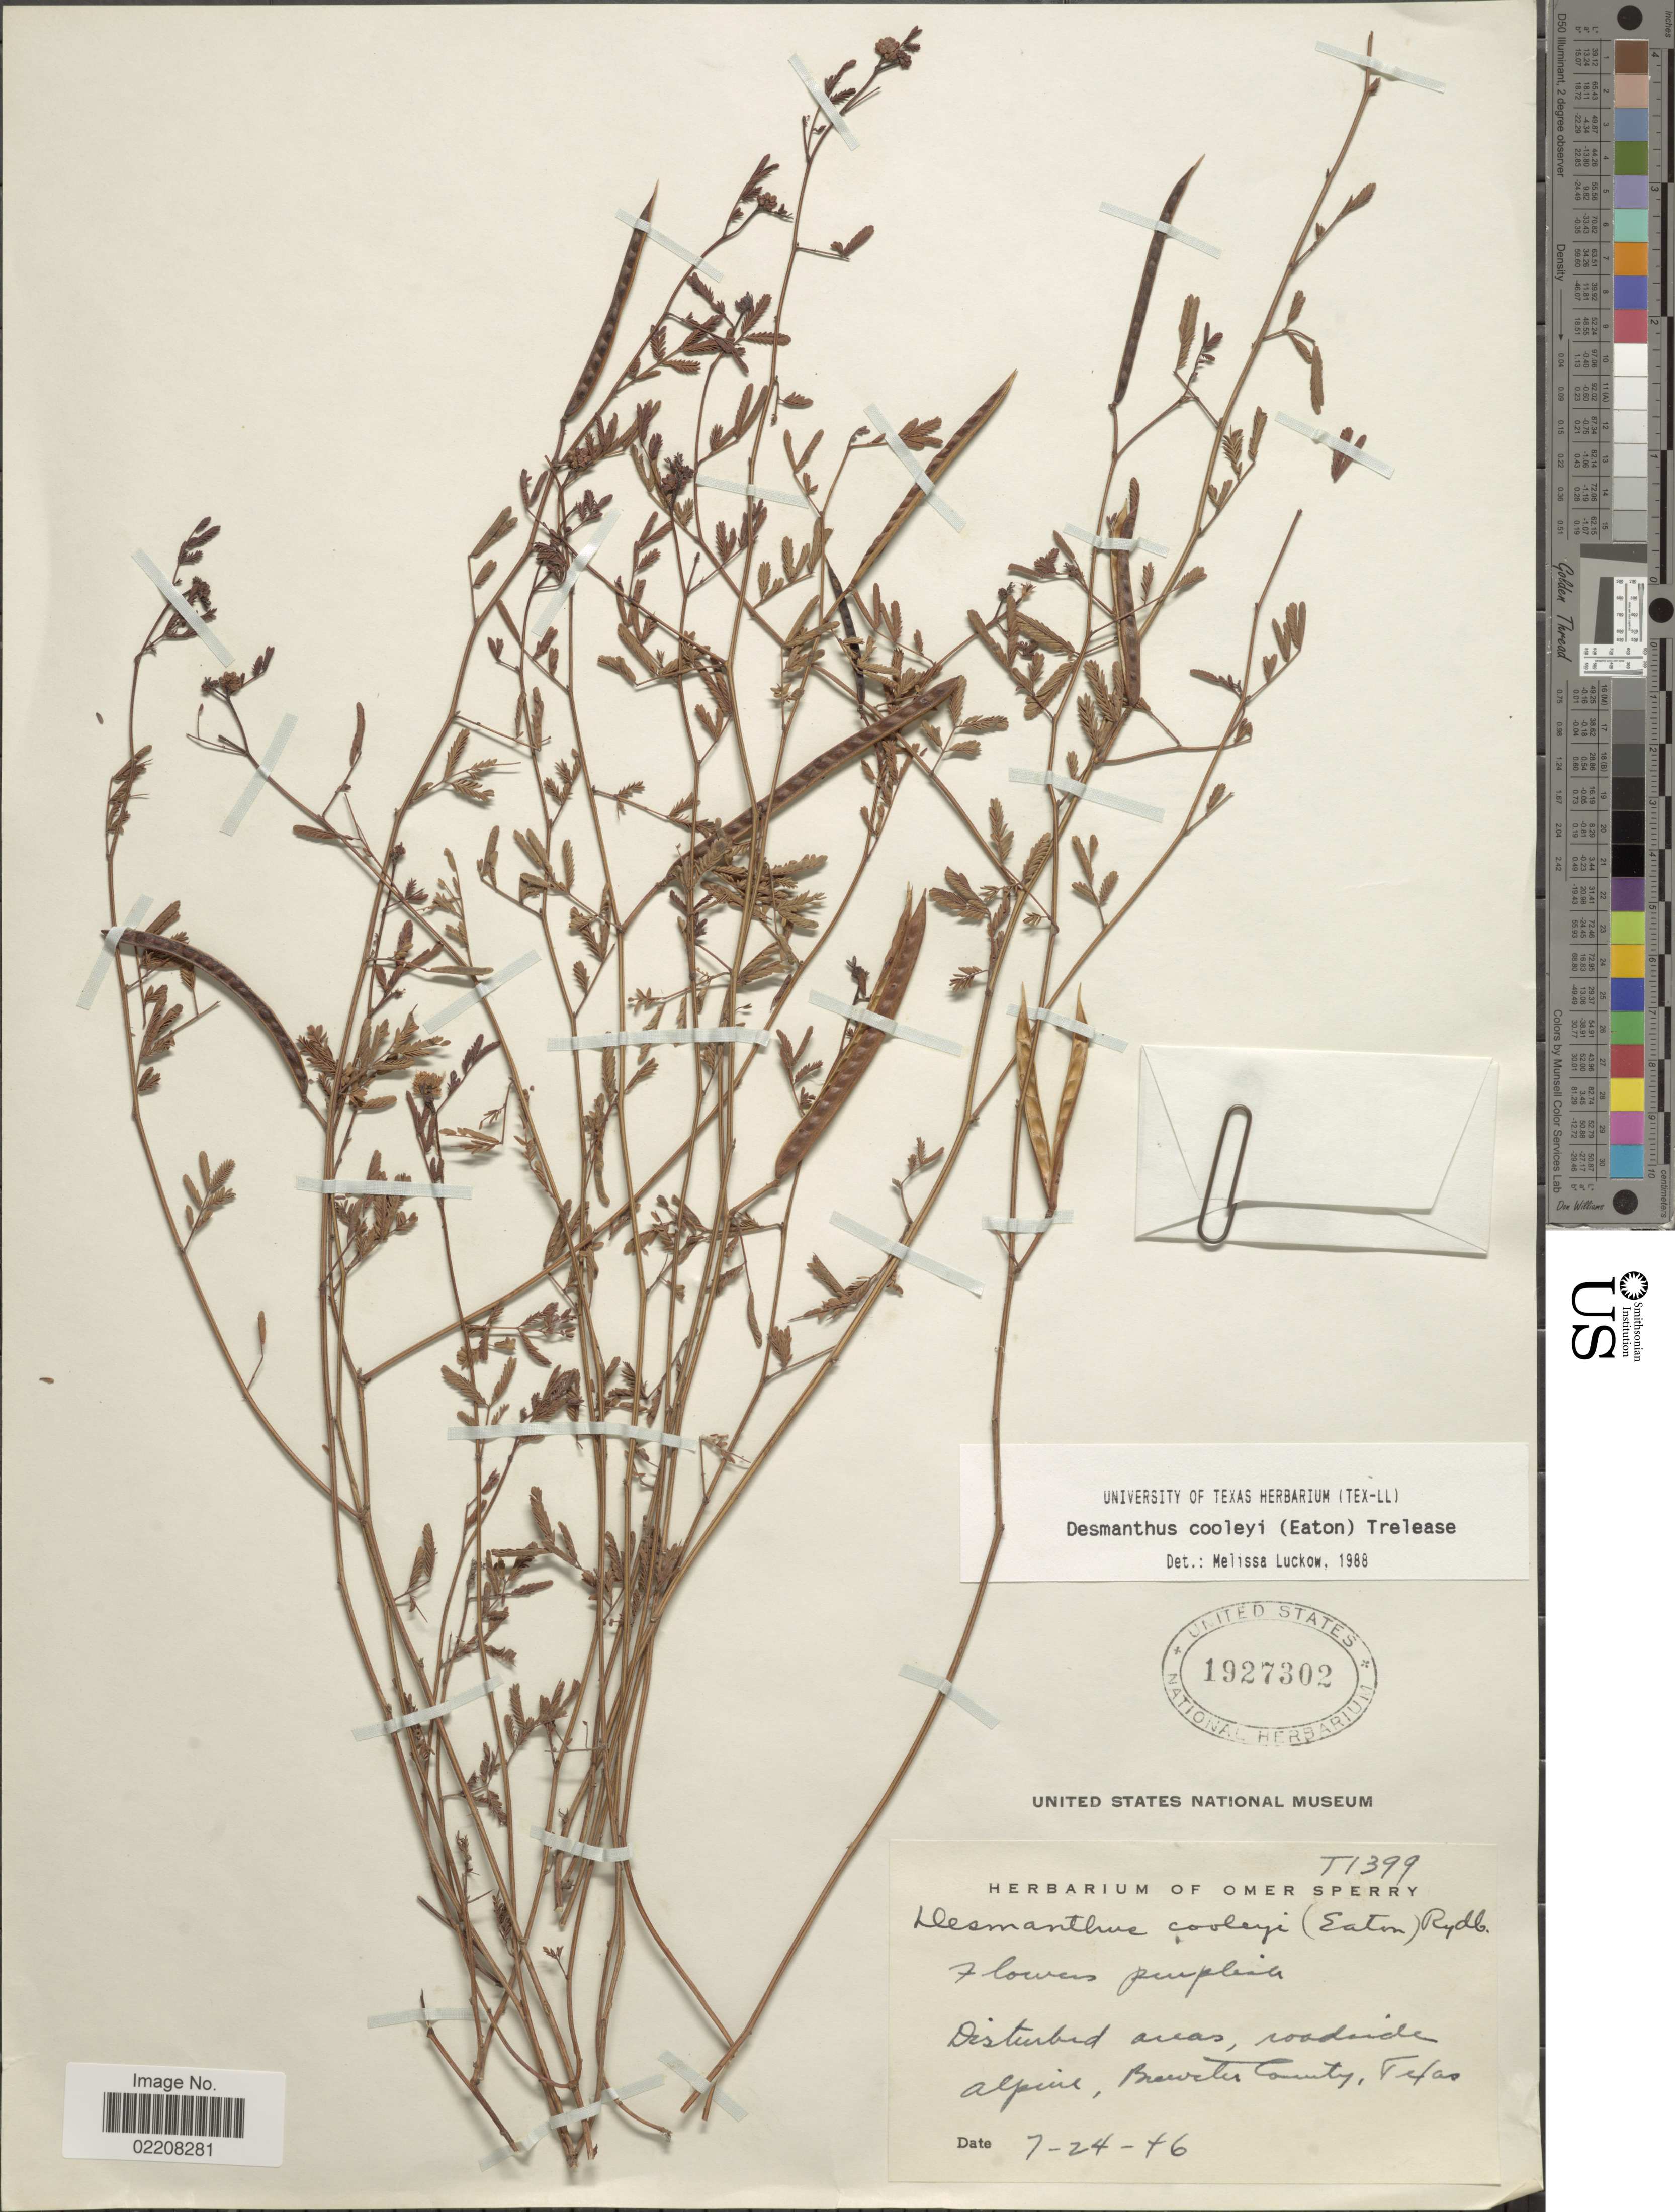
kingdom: Plantae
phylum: Tracheophyta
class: Magnoliopsida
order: Fabales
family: Fabaceae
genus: Desmanthus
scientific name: Desmanthus cooleyi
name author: (Eaton) Trel.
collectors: ex. herb. Omer E. Sperry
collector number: T1399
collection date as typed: Transcribed d/m/y: 24/7/46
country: United States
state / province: Texas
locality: Disturbed areas, roadside alpine, Brewster County, Texas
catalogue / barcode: US 1927302